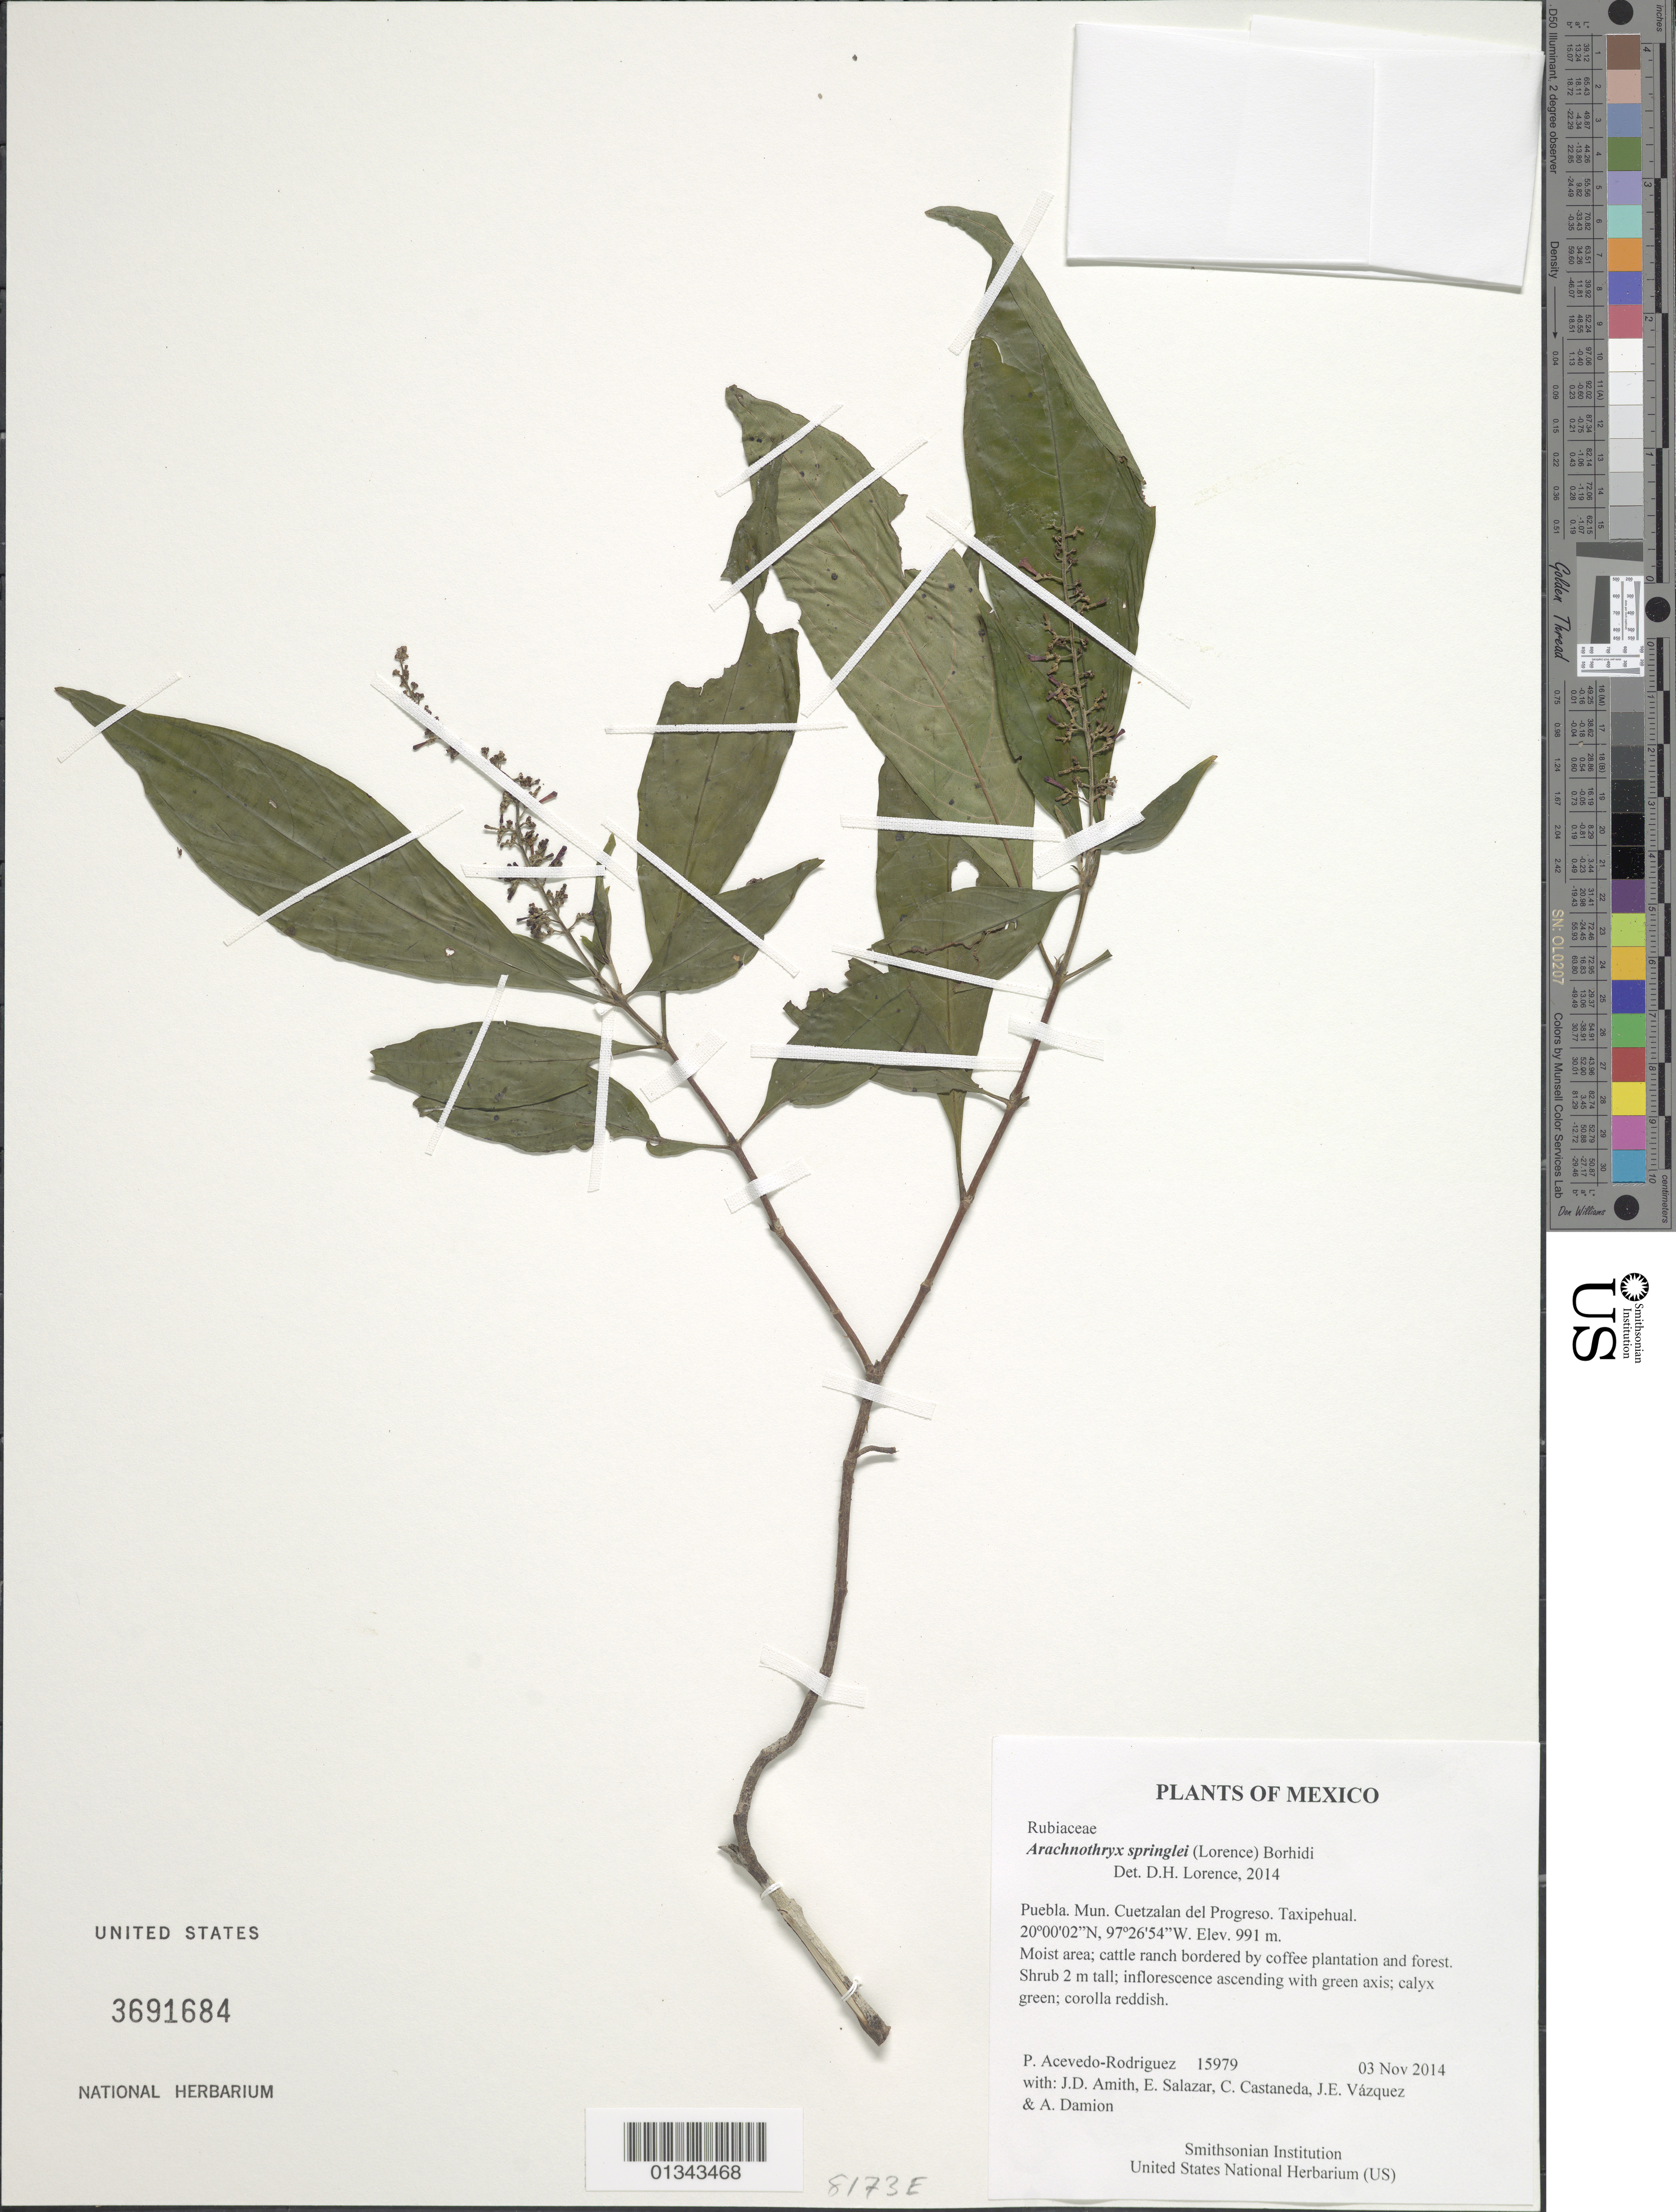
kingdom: Plantae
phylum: Tracheophyta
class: Magnoliopsida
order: Gentianales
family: Rubiaceae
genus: Arachnothryx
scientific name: Arachnothryx pringlei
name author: (Lorence) Borhidi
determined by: Lorence, David H., (PTBG), National Tropical Botanical Garden (UNITED STATES)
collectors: P. Acevedo-Rodr., J. D. Amith, E. Salazar, C. Castaneda, J. E. Vázquez & A. Damion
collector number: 15979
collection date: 2014-11-03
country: Mexico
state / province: Puebla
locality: Mun. Cuetzalan del Progreso. Taxipehual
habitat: Moist area; cattle ranch bordered with coffee plant. and forest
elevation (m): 991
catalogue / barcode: US 3691684